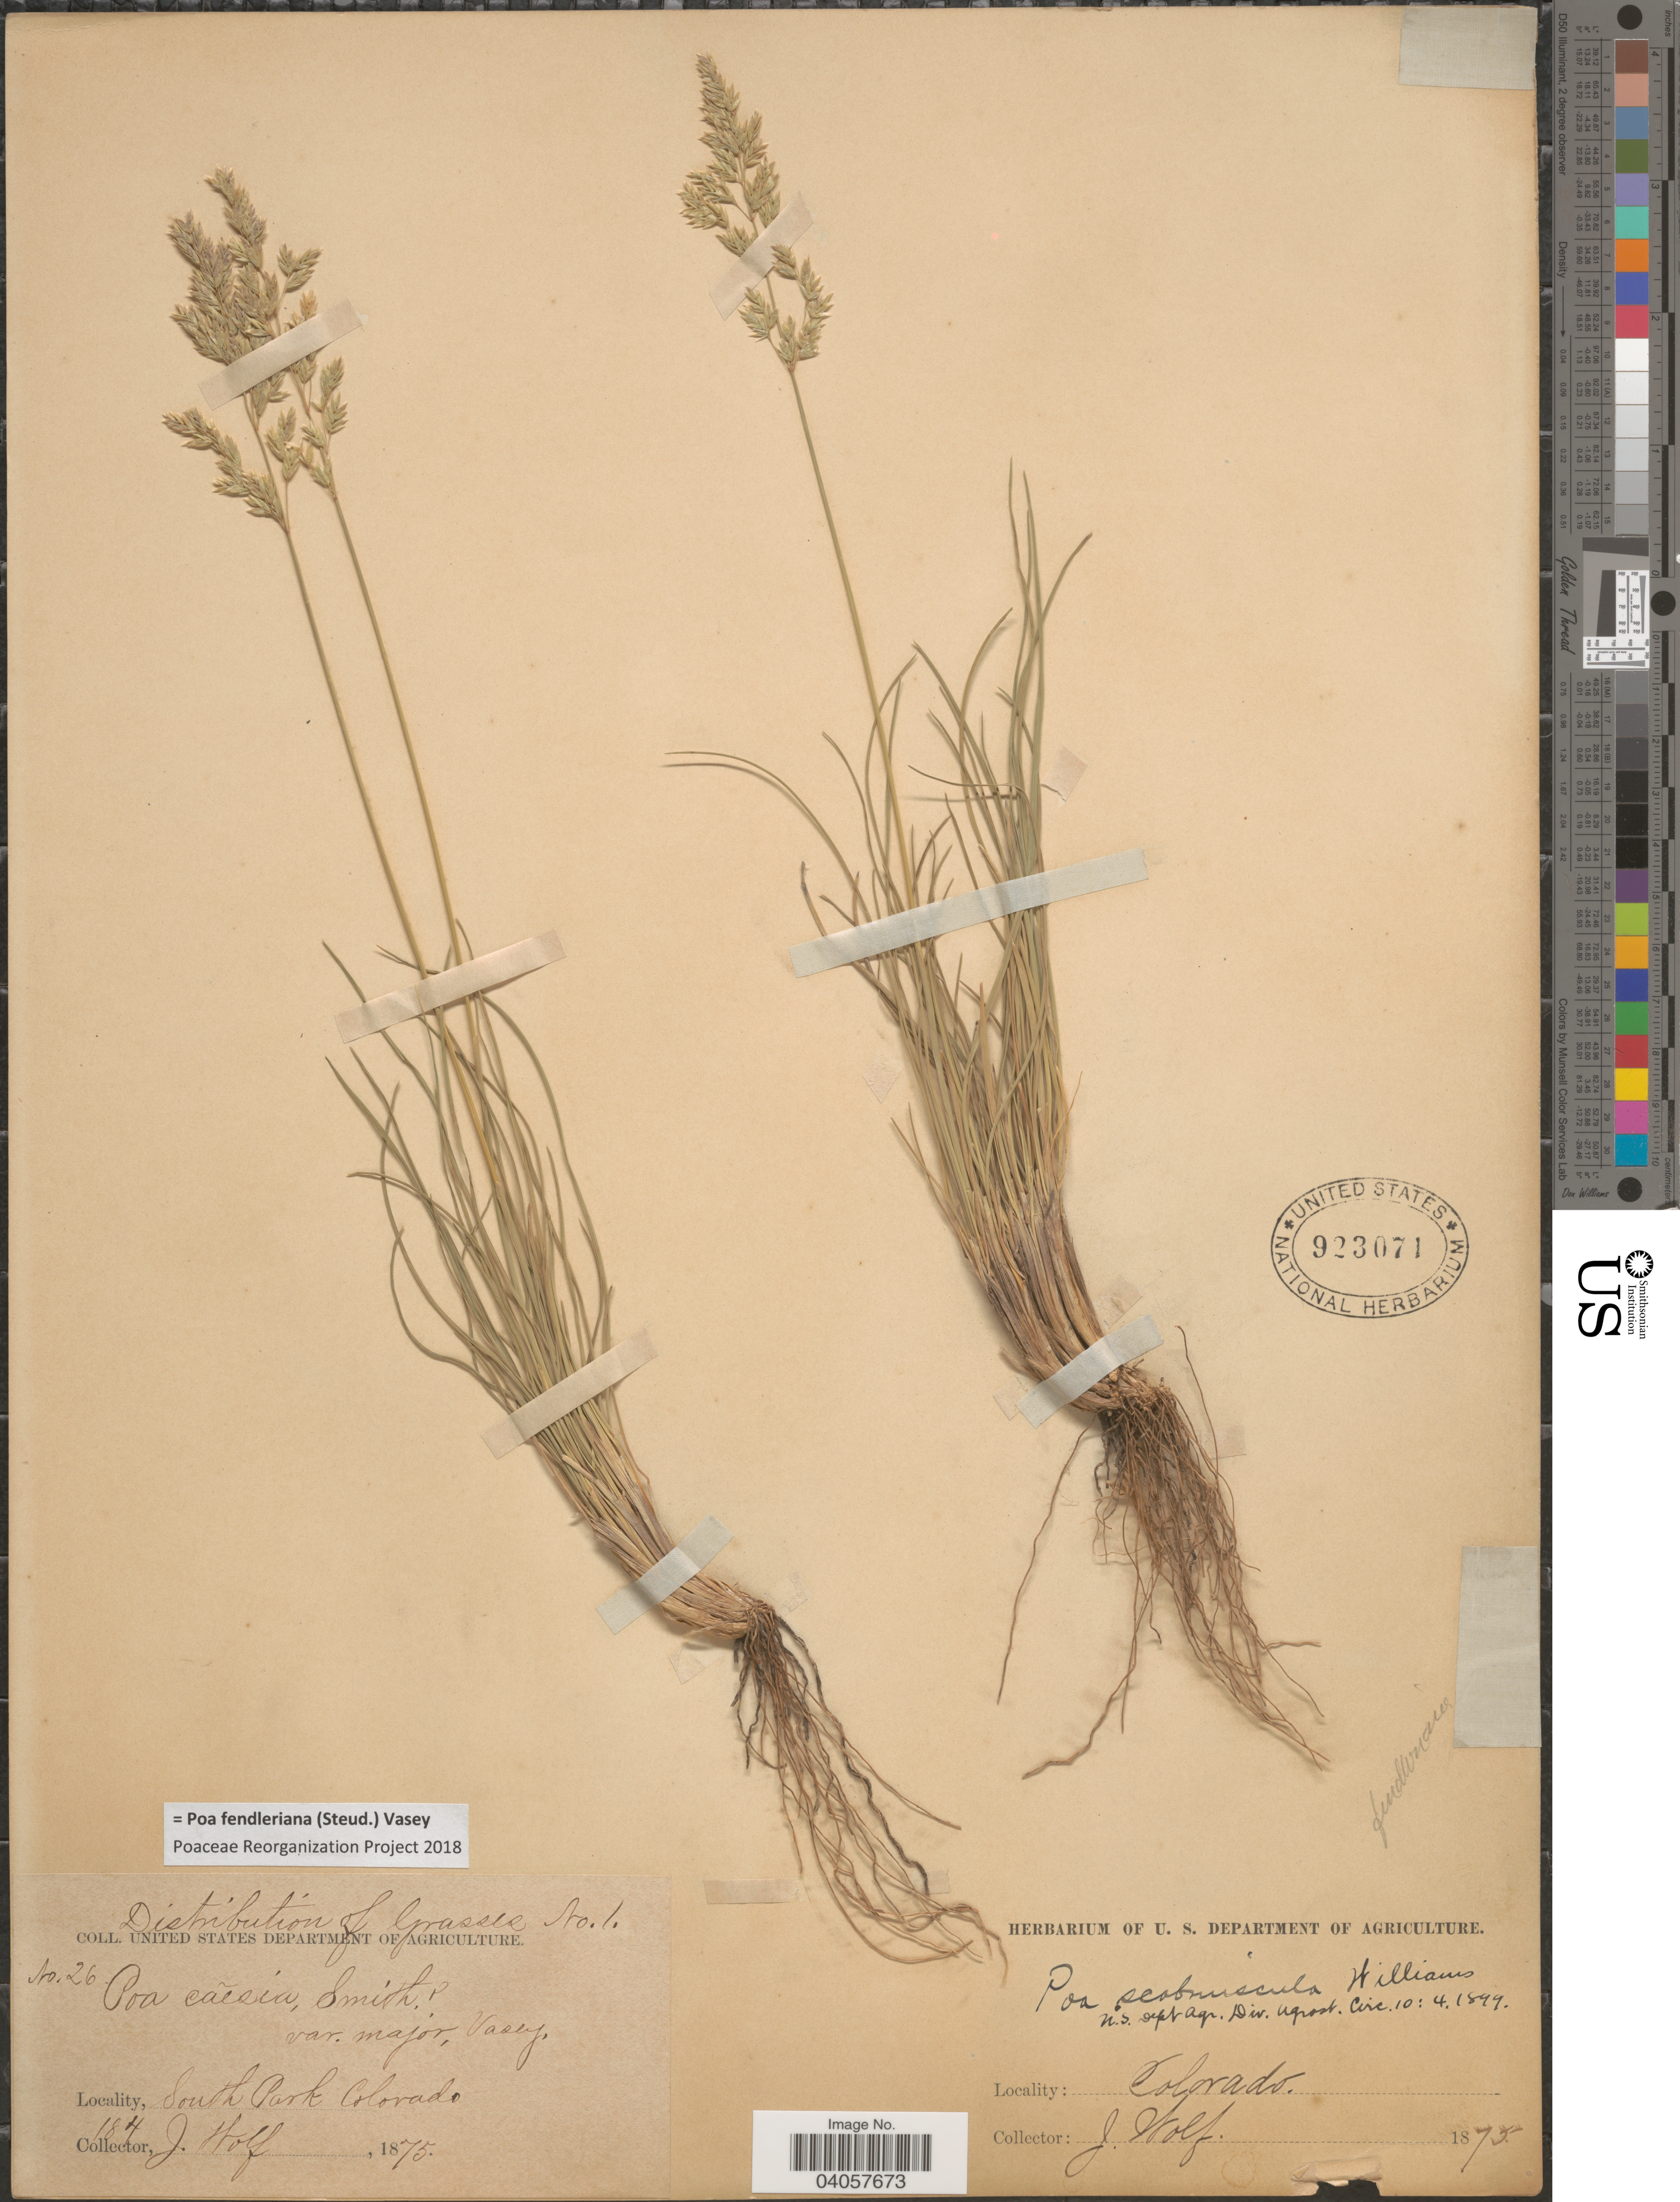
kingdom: Plantae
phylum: Tracheophyta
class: Liliopsida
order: Poales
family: Poaceae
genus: Poa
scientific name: Poa fendleriana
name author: (Steud.) Vasey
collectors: J. Wolf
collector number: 26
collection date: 1875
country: United States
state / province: Colorado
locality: South Park.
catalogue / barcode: US 923071